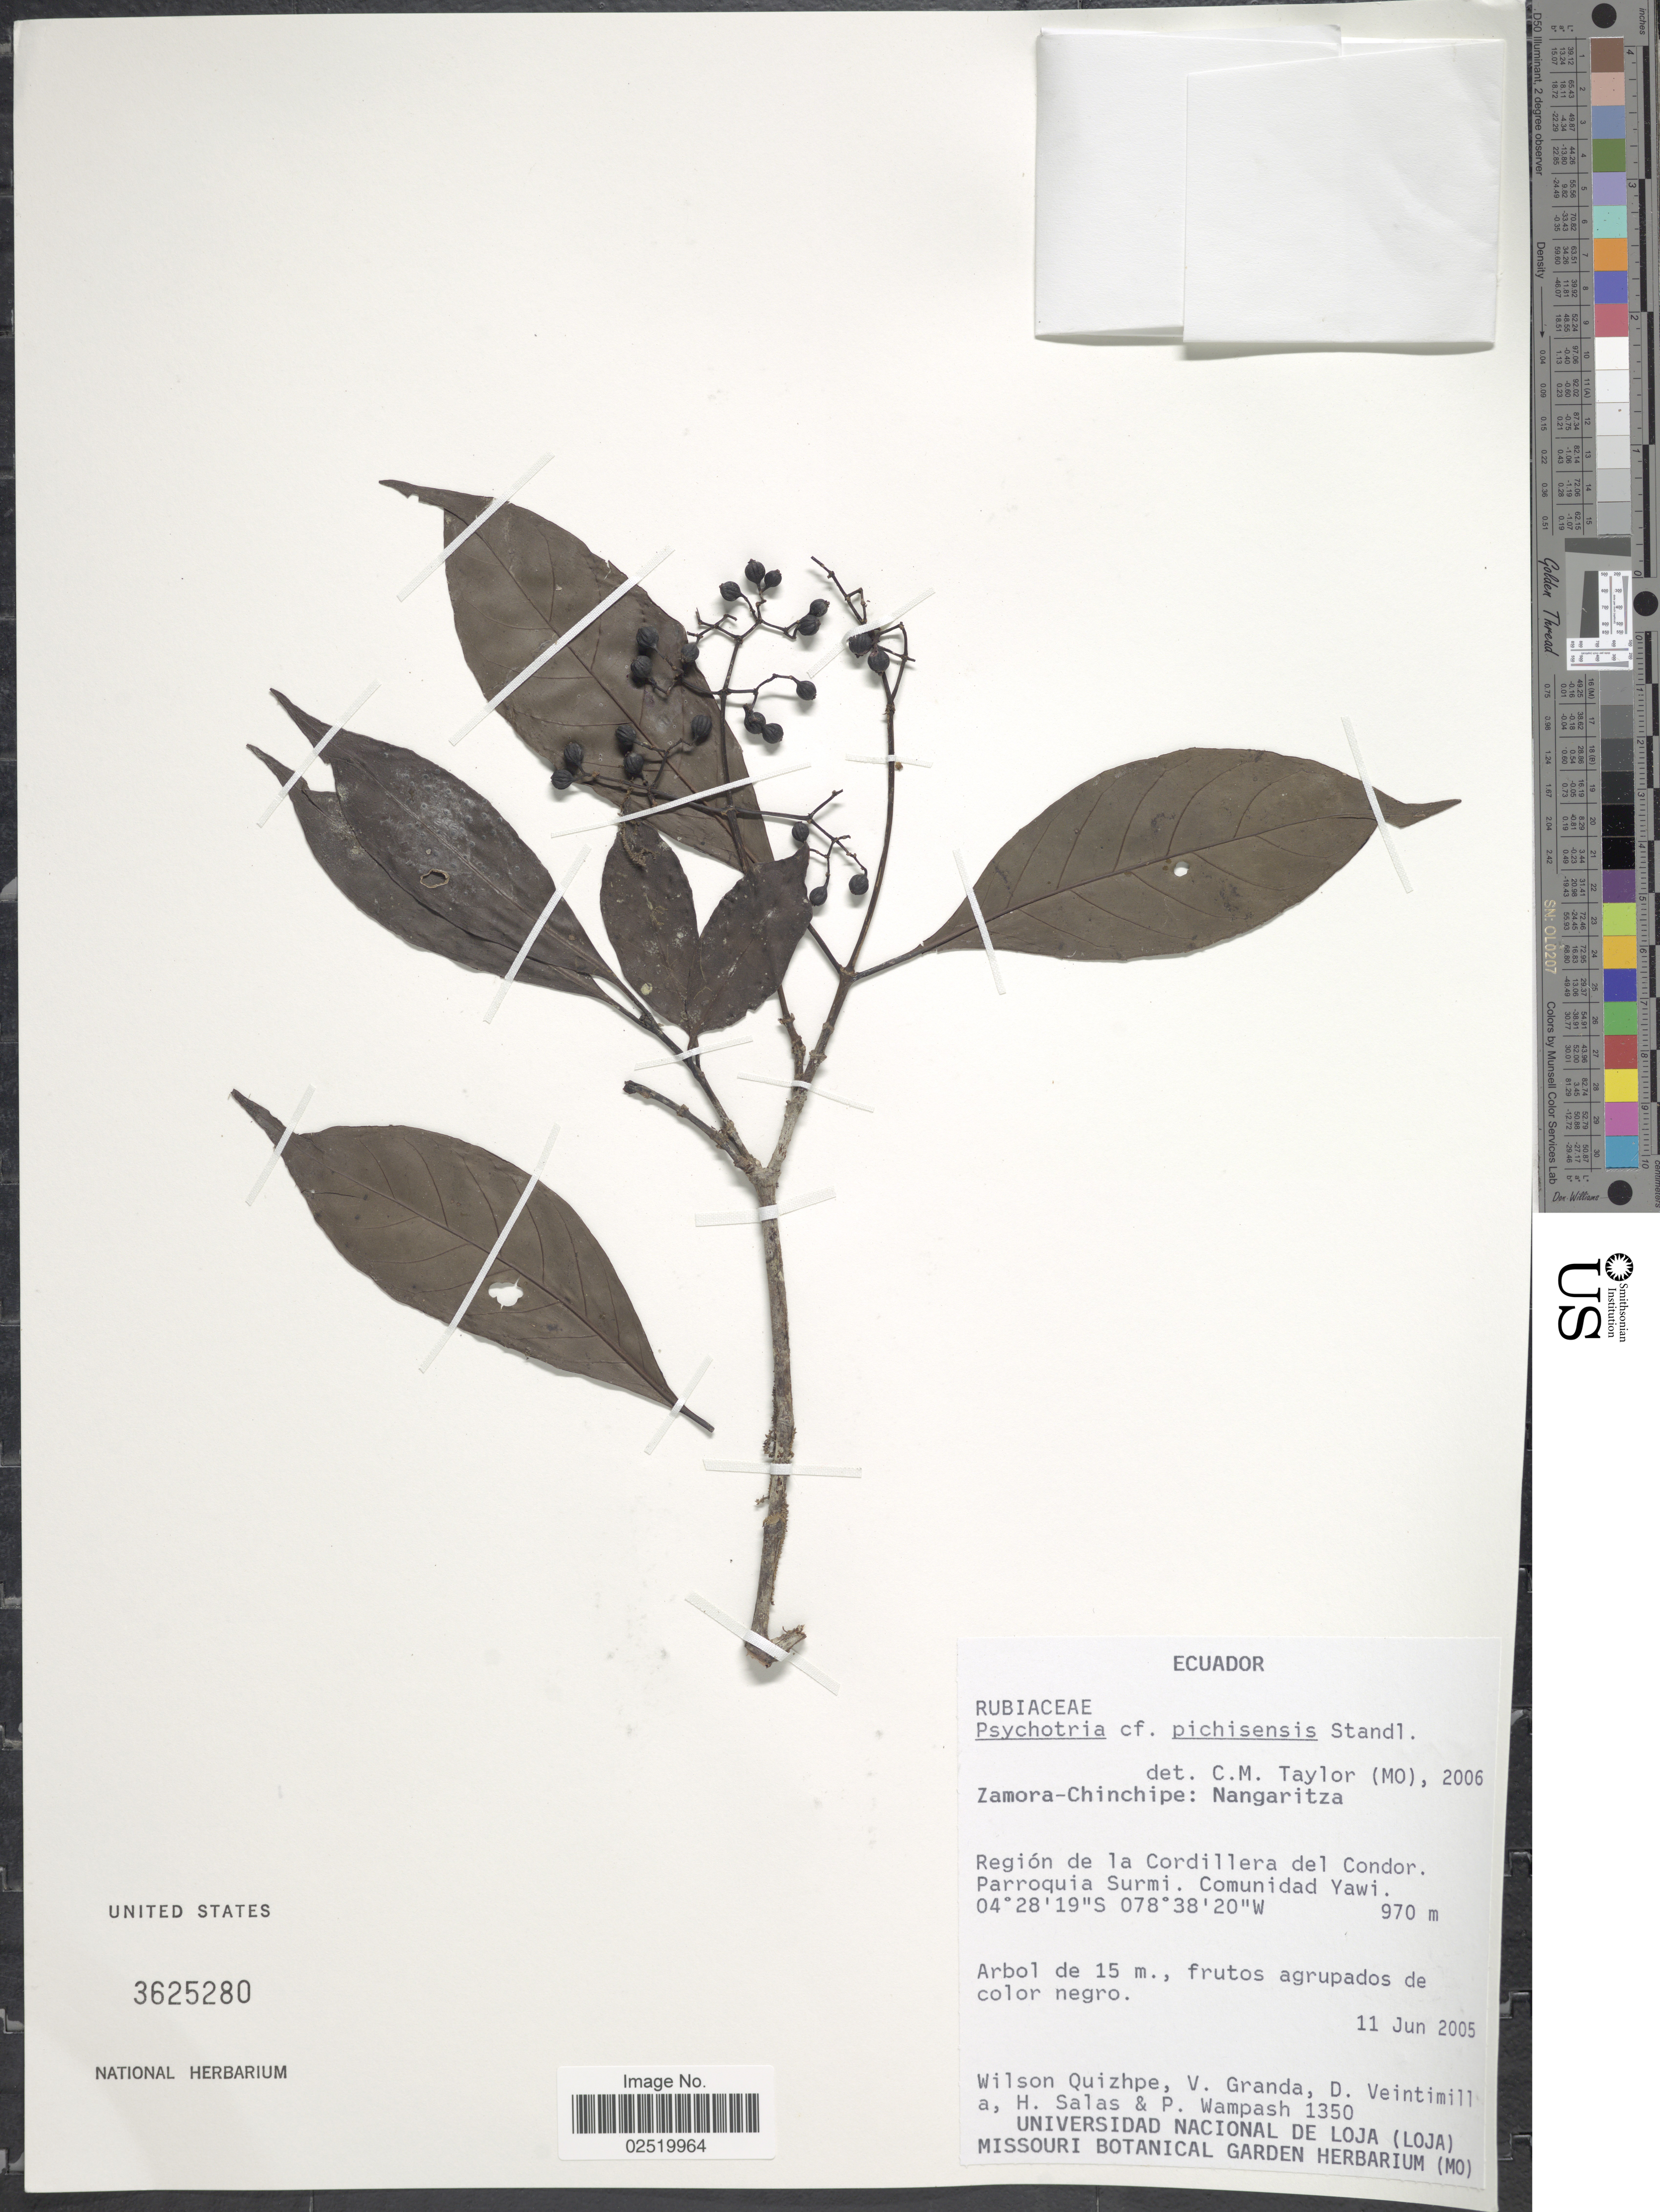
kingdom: Plantae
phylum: Tracheophyta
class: Magnoliopsida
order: Gentianales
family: Rubiaceae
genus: Psychotria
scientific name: Psychotria pichisensis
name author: Standl.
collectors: W. Quizhpe, V. Granda, D. Veintimilla, H. Salas & P. Wampash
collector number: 1350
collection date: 2005-06-11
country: Ecuador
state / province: Zamora-Chinchipe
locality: Nangaritza. Region de la Cordillera del Condor. Parroquia Surmi. Comunidad Yawi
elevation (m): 970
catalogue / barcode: US 3625280